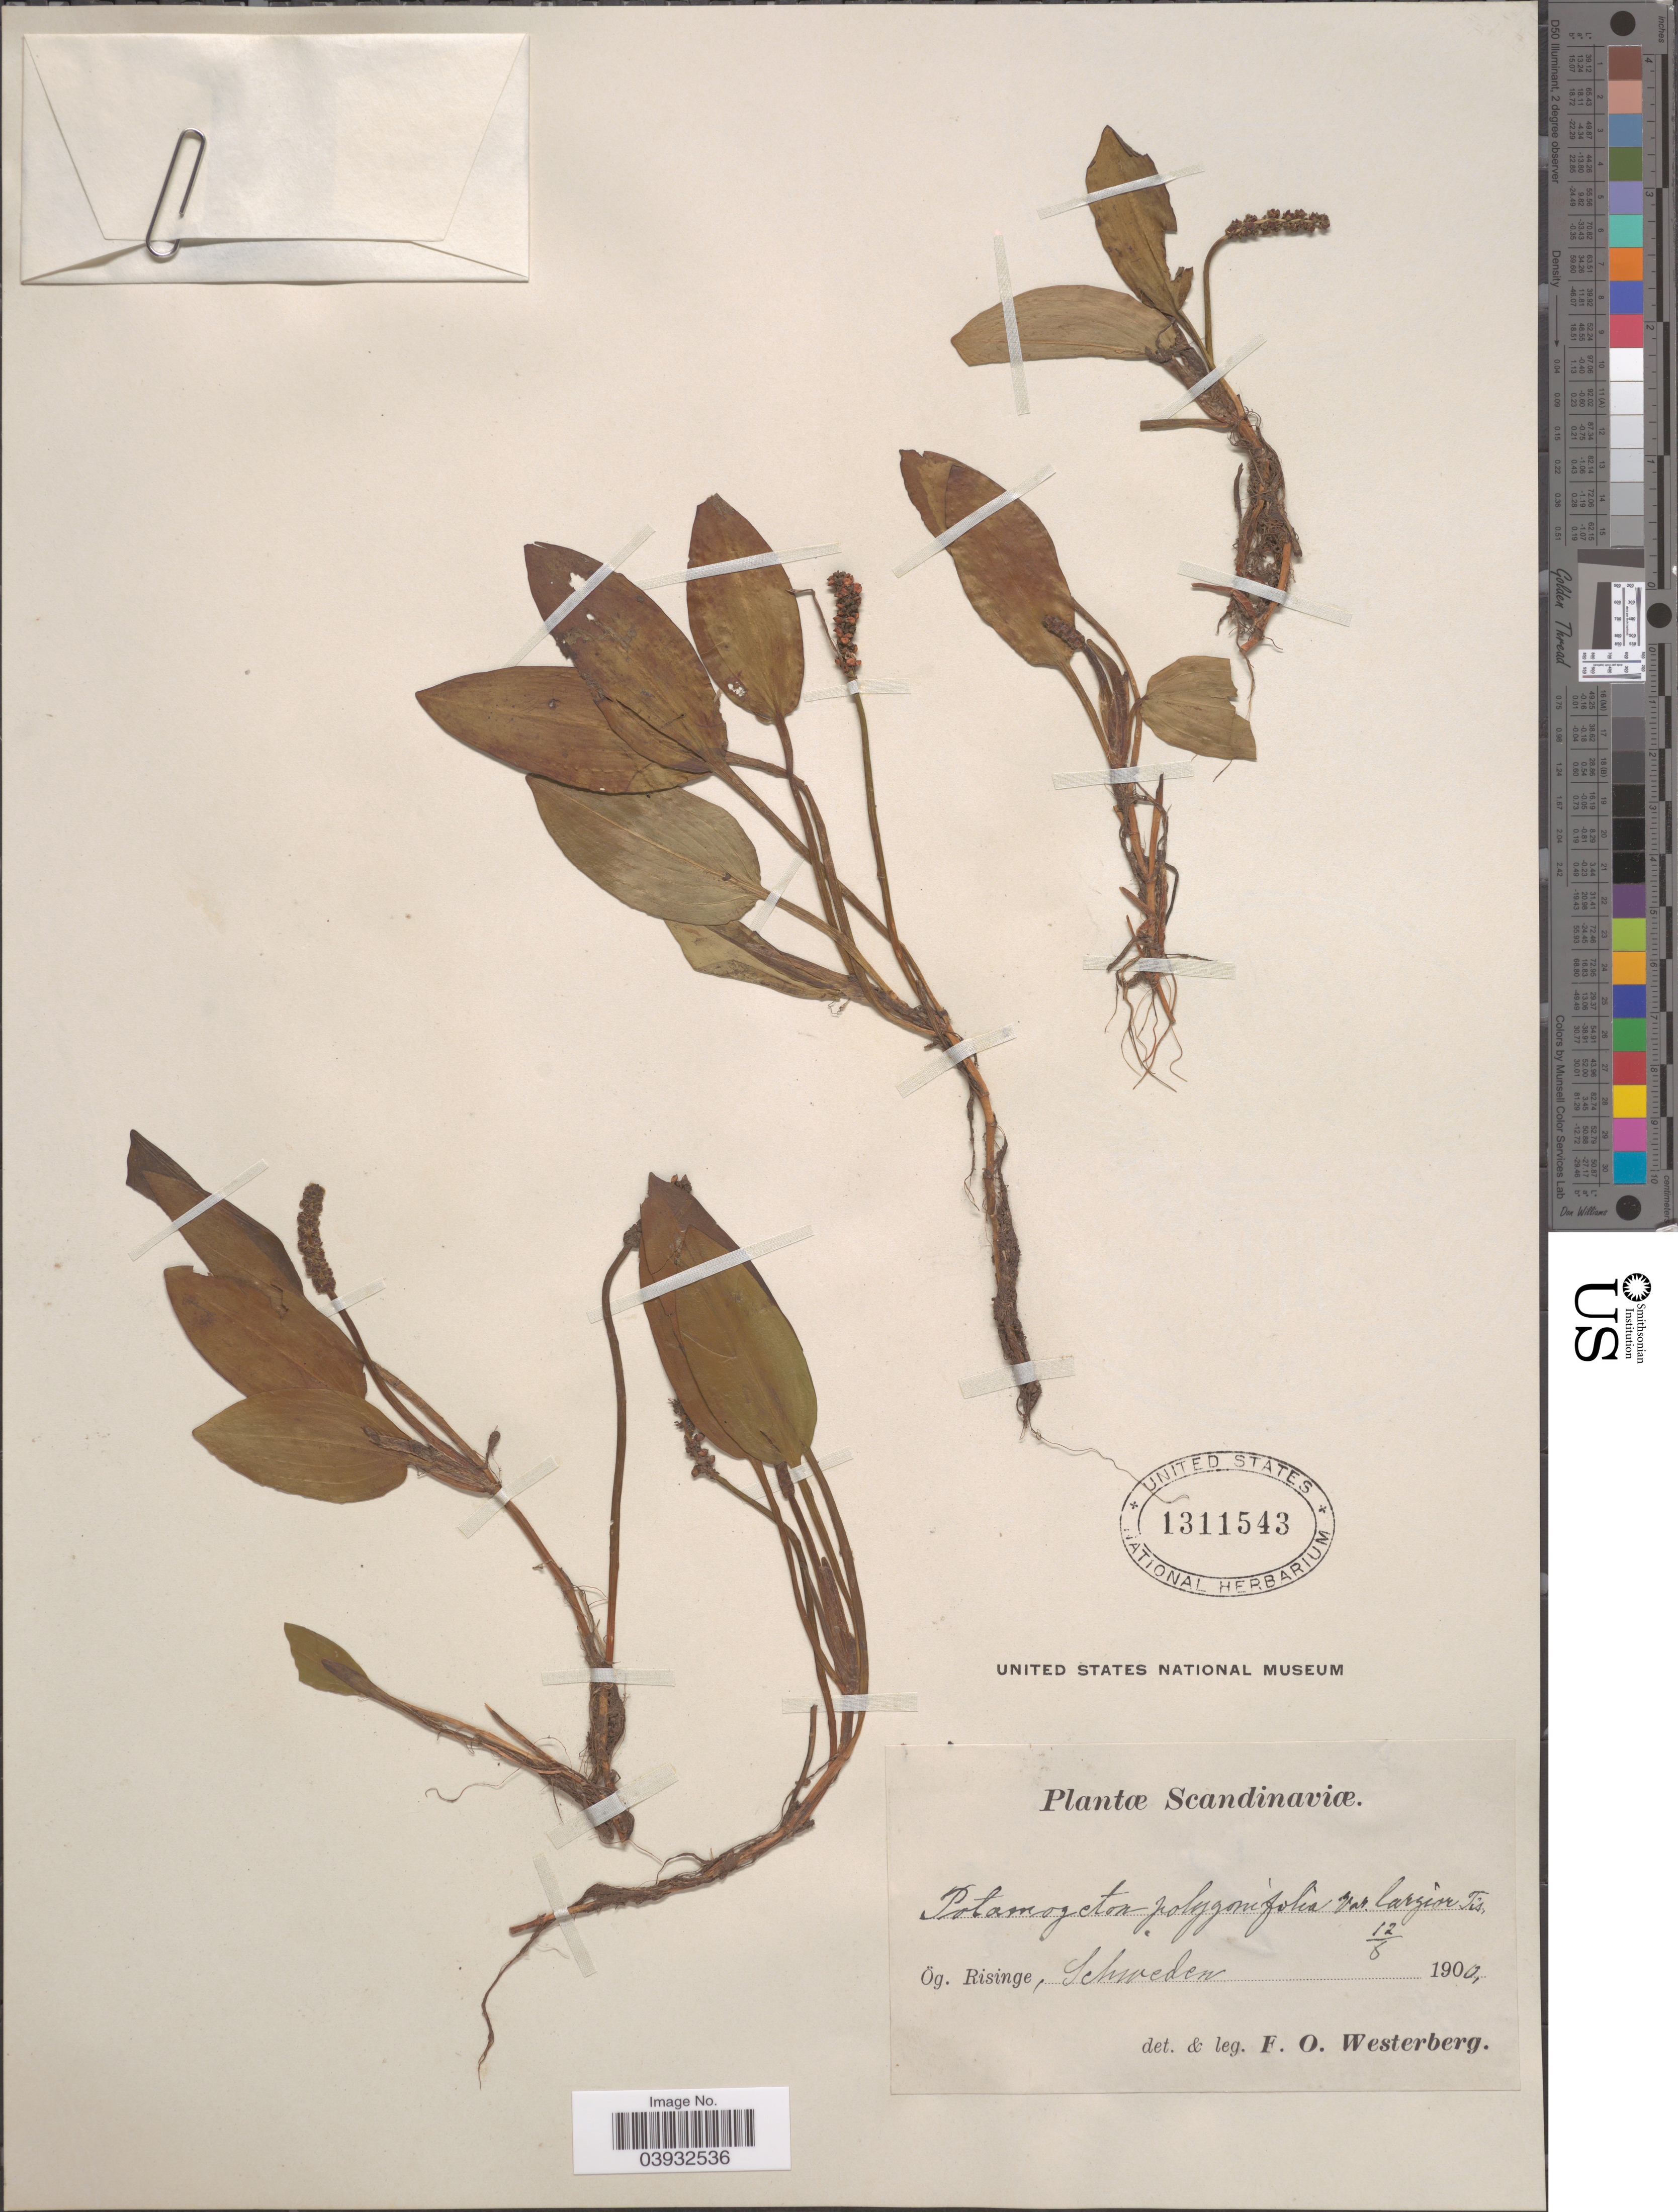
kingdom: Plantae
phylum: Tracheophyta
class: Liliopsida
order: Alismatales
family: Potamogetonaceae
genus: Potamogeton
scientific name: Potamogeton polygonifolius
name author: Pourr.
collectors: F. Westerberg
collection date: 1900-05-12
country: Sweden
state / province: Östergötland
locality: Ög. Risinge, Schweden.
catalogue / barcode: US 1311543